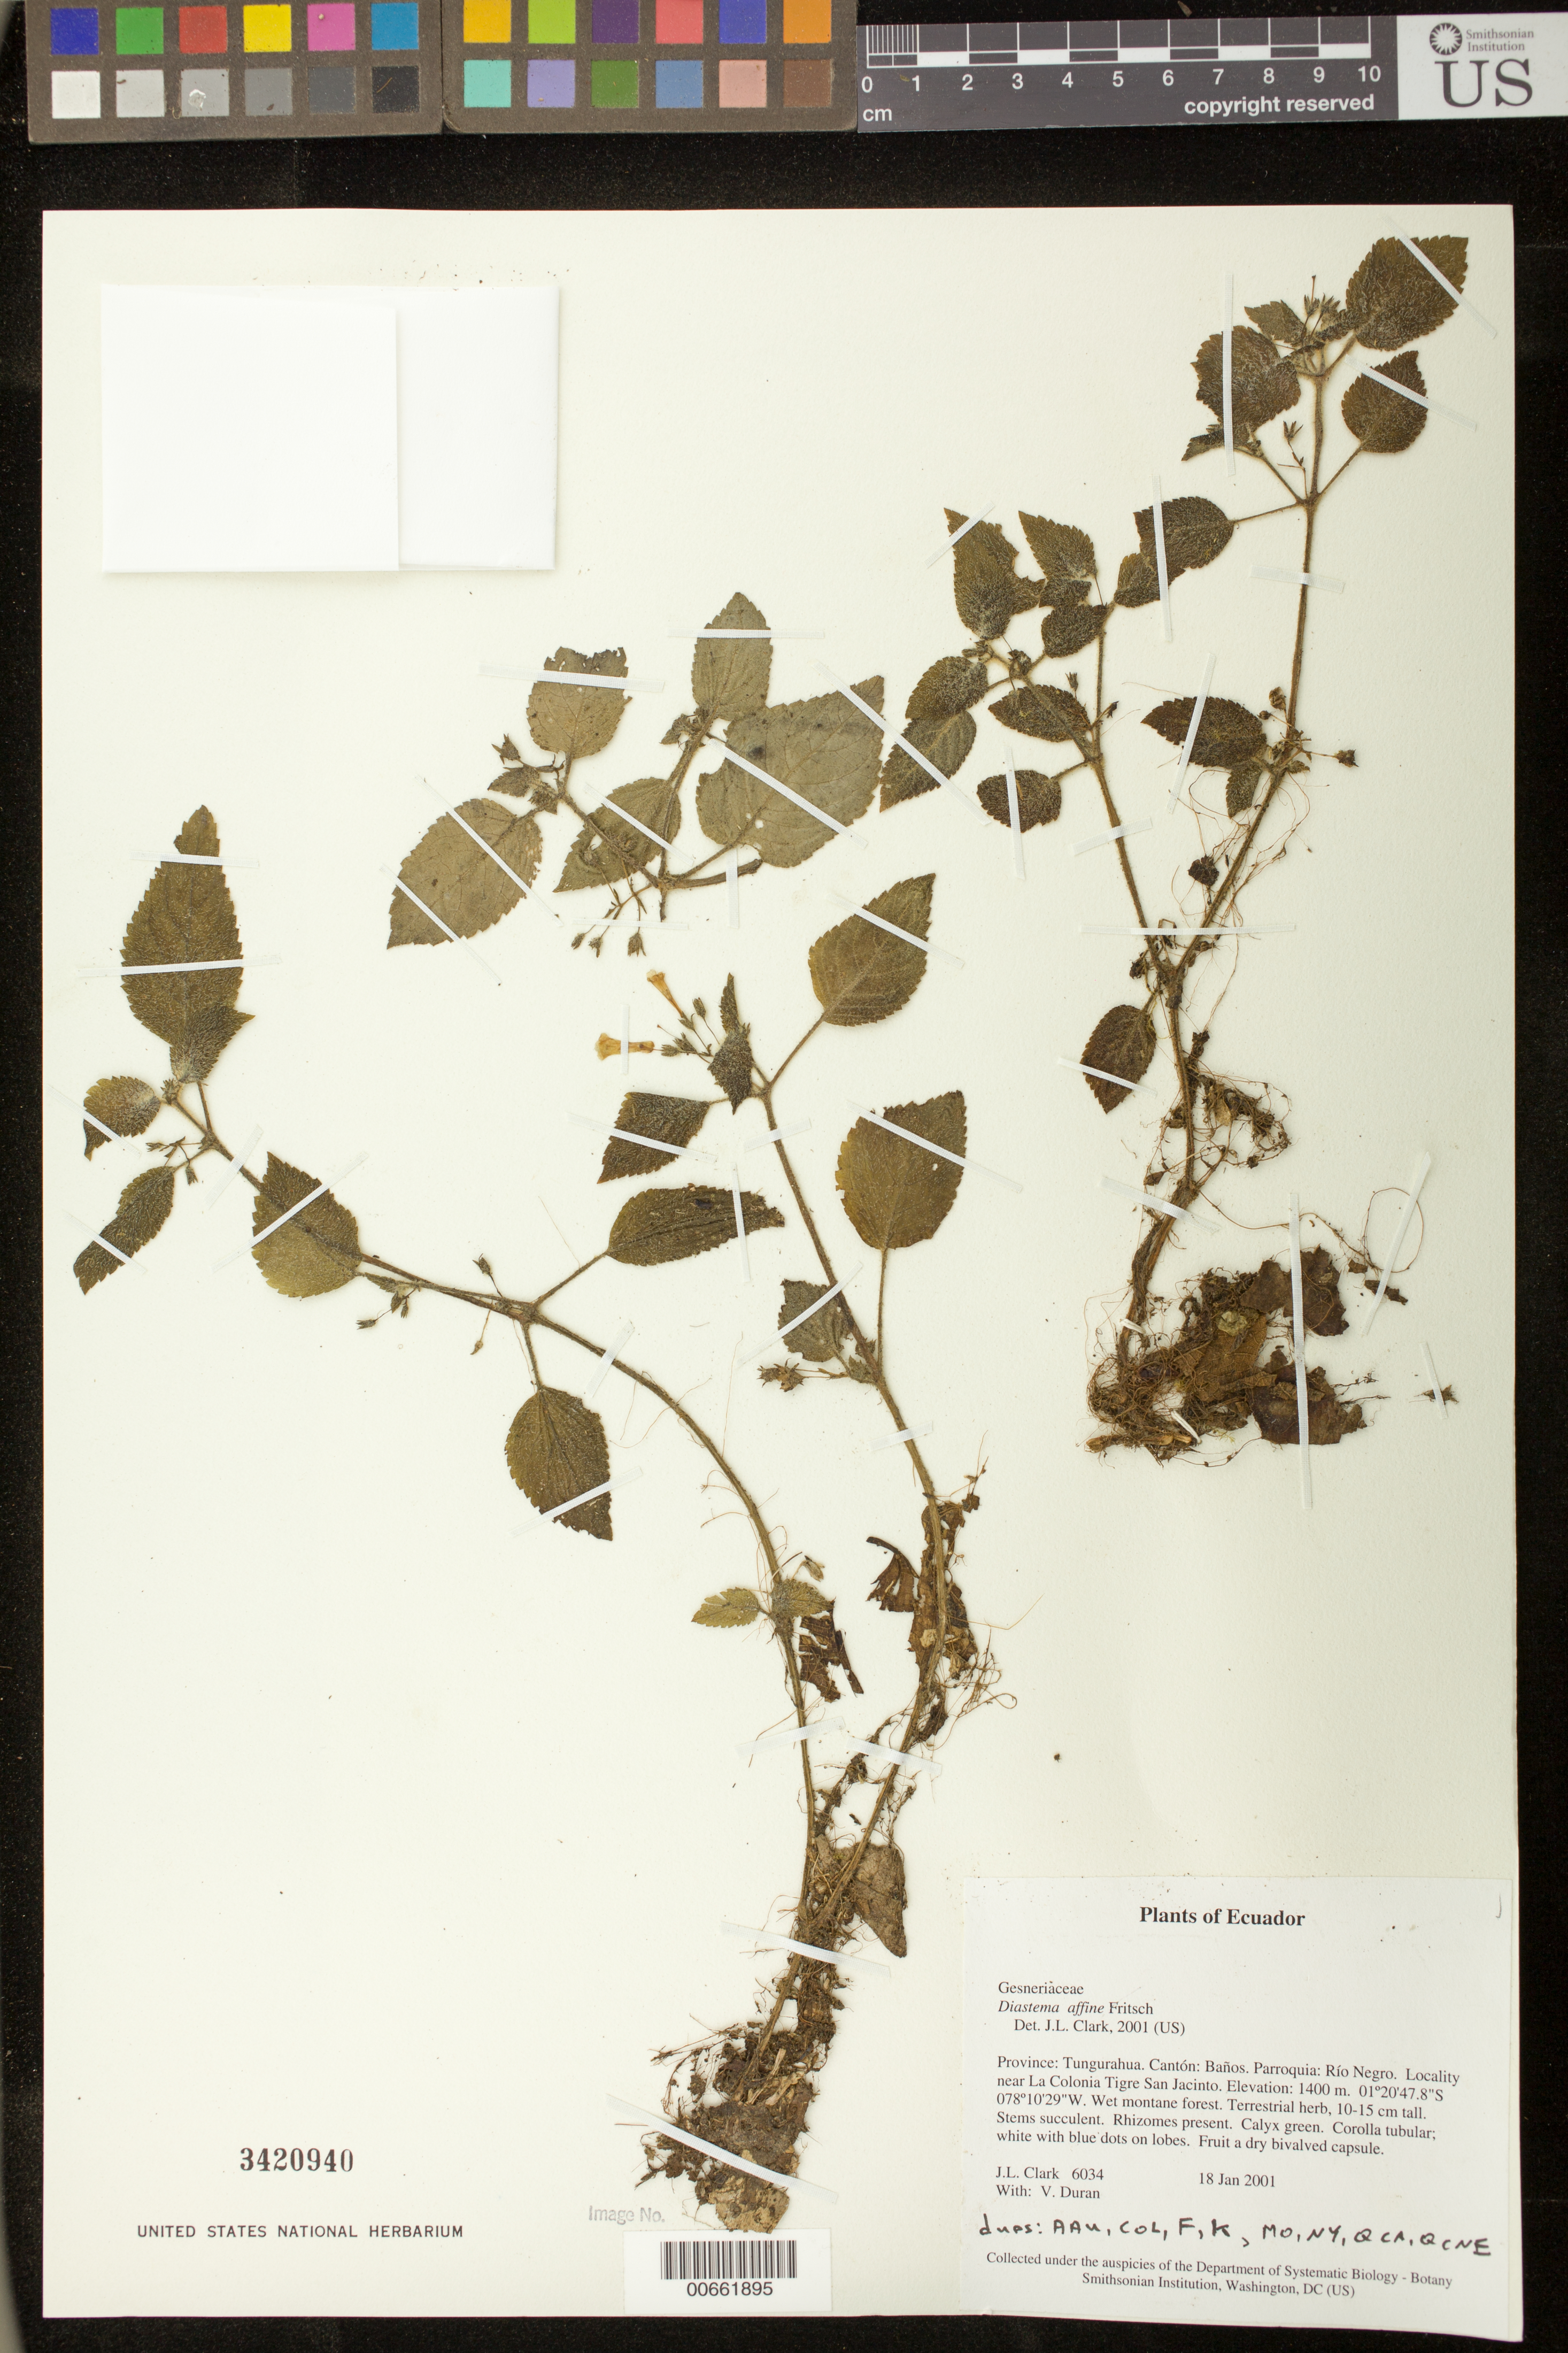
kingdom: Plantae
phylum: Tracheophyta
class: Magnoliopsida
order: Lamiales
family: Gesneriaceae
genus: Diastema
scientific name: Diastema affine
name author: Fritsch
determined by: Clark, J. L., (SEL), The Marie Selby Botanical Garden (UNITED STATES)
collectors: J. L. Clark & V. Duran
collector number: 6034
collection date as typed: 18 Jan 2001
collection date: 2001-01-18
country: Ecuador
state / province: Tungurahua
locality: Cantón: Baños. Parroquia: Río Negro. Locality near La Colonia Tigre San Jacinto.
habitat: Wet montane forest.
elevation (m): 1400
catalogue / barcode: US 3420940